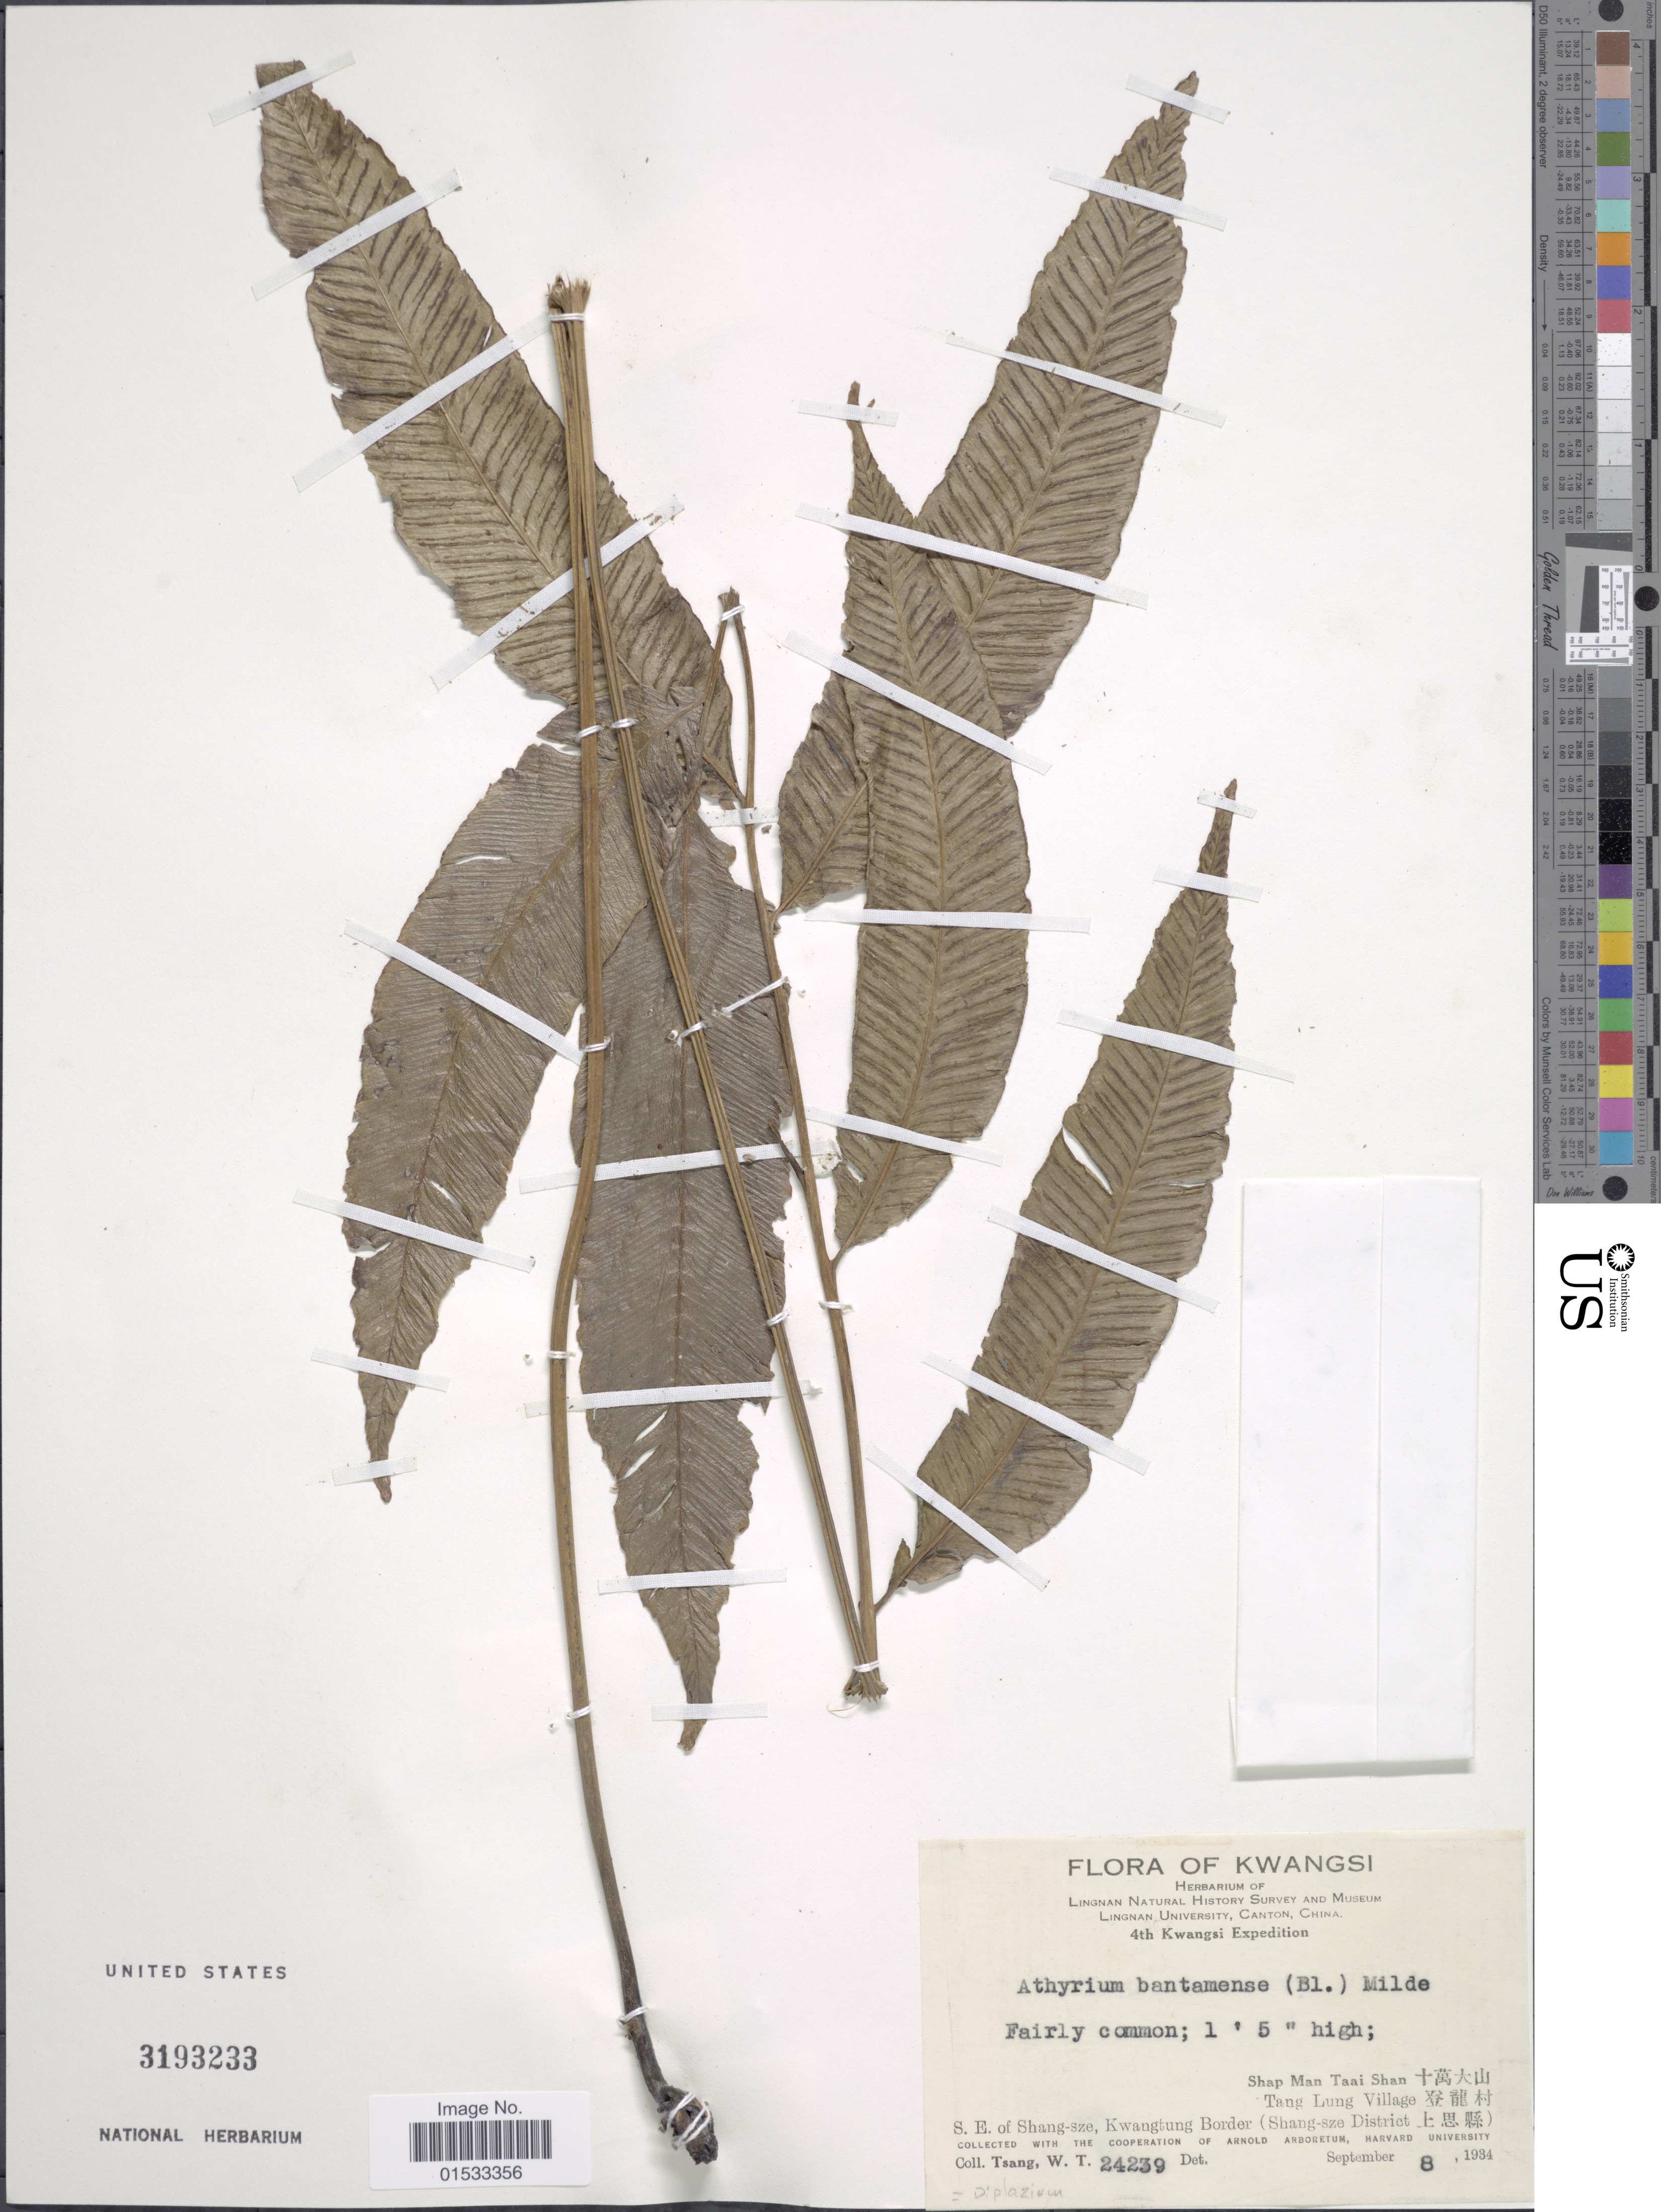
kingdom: Plantae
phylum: Tracheophyta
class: Polypodiopsida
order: Polypodiales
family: Athyriaceae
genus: Diplazium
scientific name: Diplazium bantamense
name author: Blume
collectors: W. T. Tsang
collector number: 24239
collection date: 1934-09-08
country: China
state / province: Guangxi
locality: Kwangsi Shap Man Taai Shan, Tang Lung Village, S. E. ofShang- sze, Kwantung Border (Shang- sze District)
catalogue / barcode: US 3193233